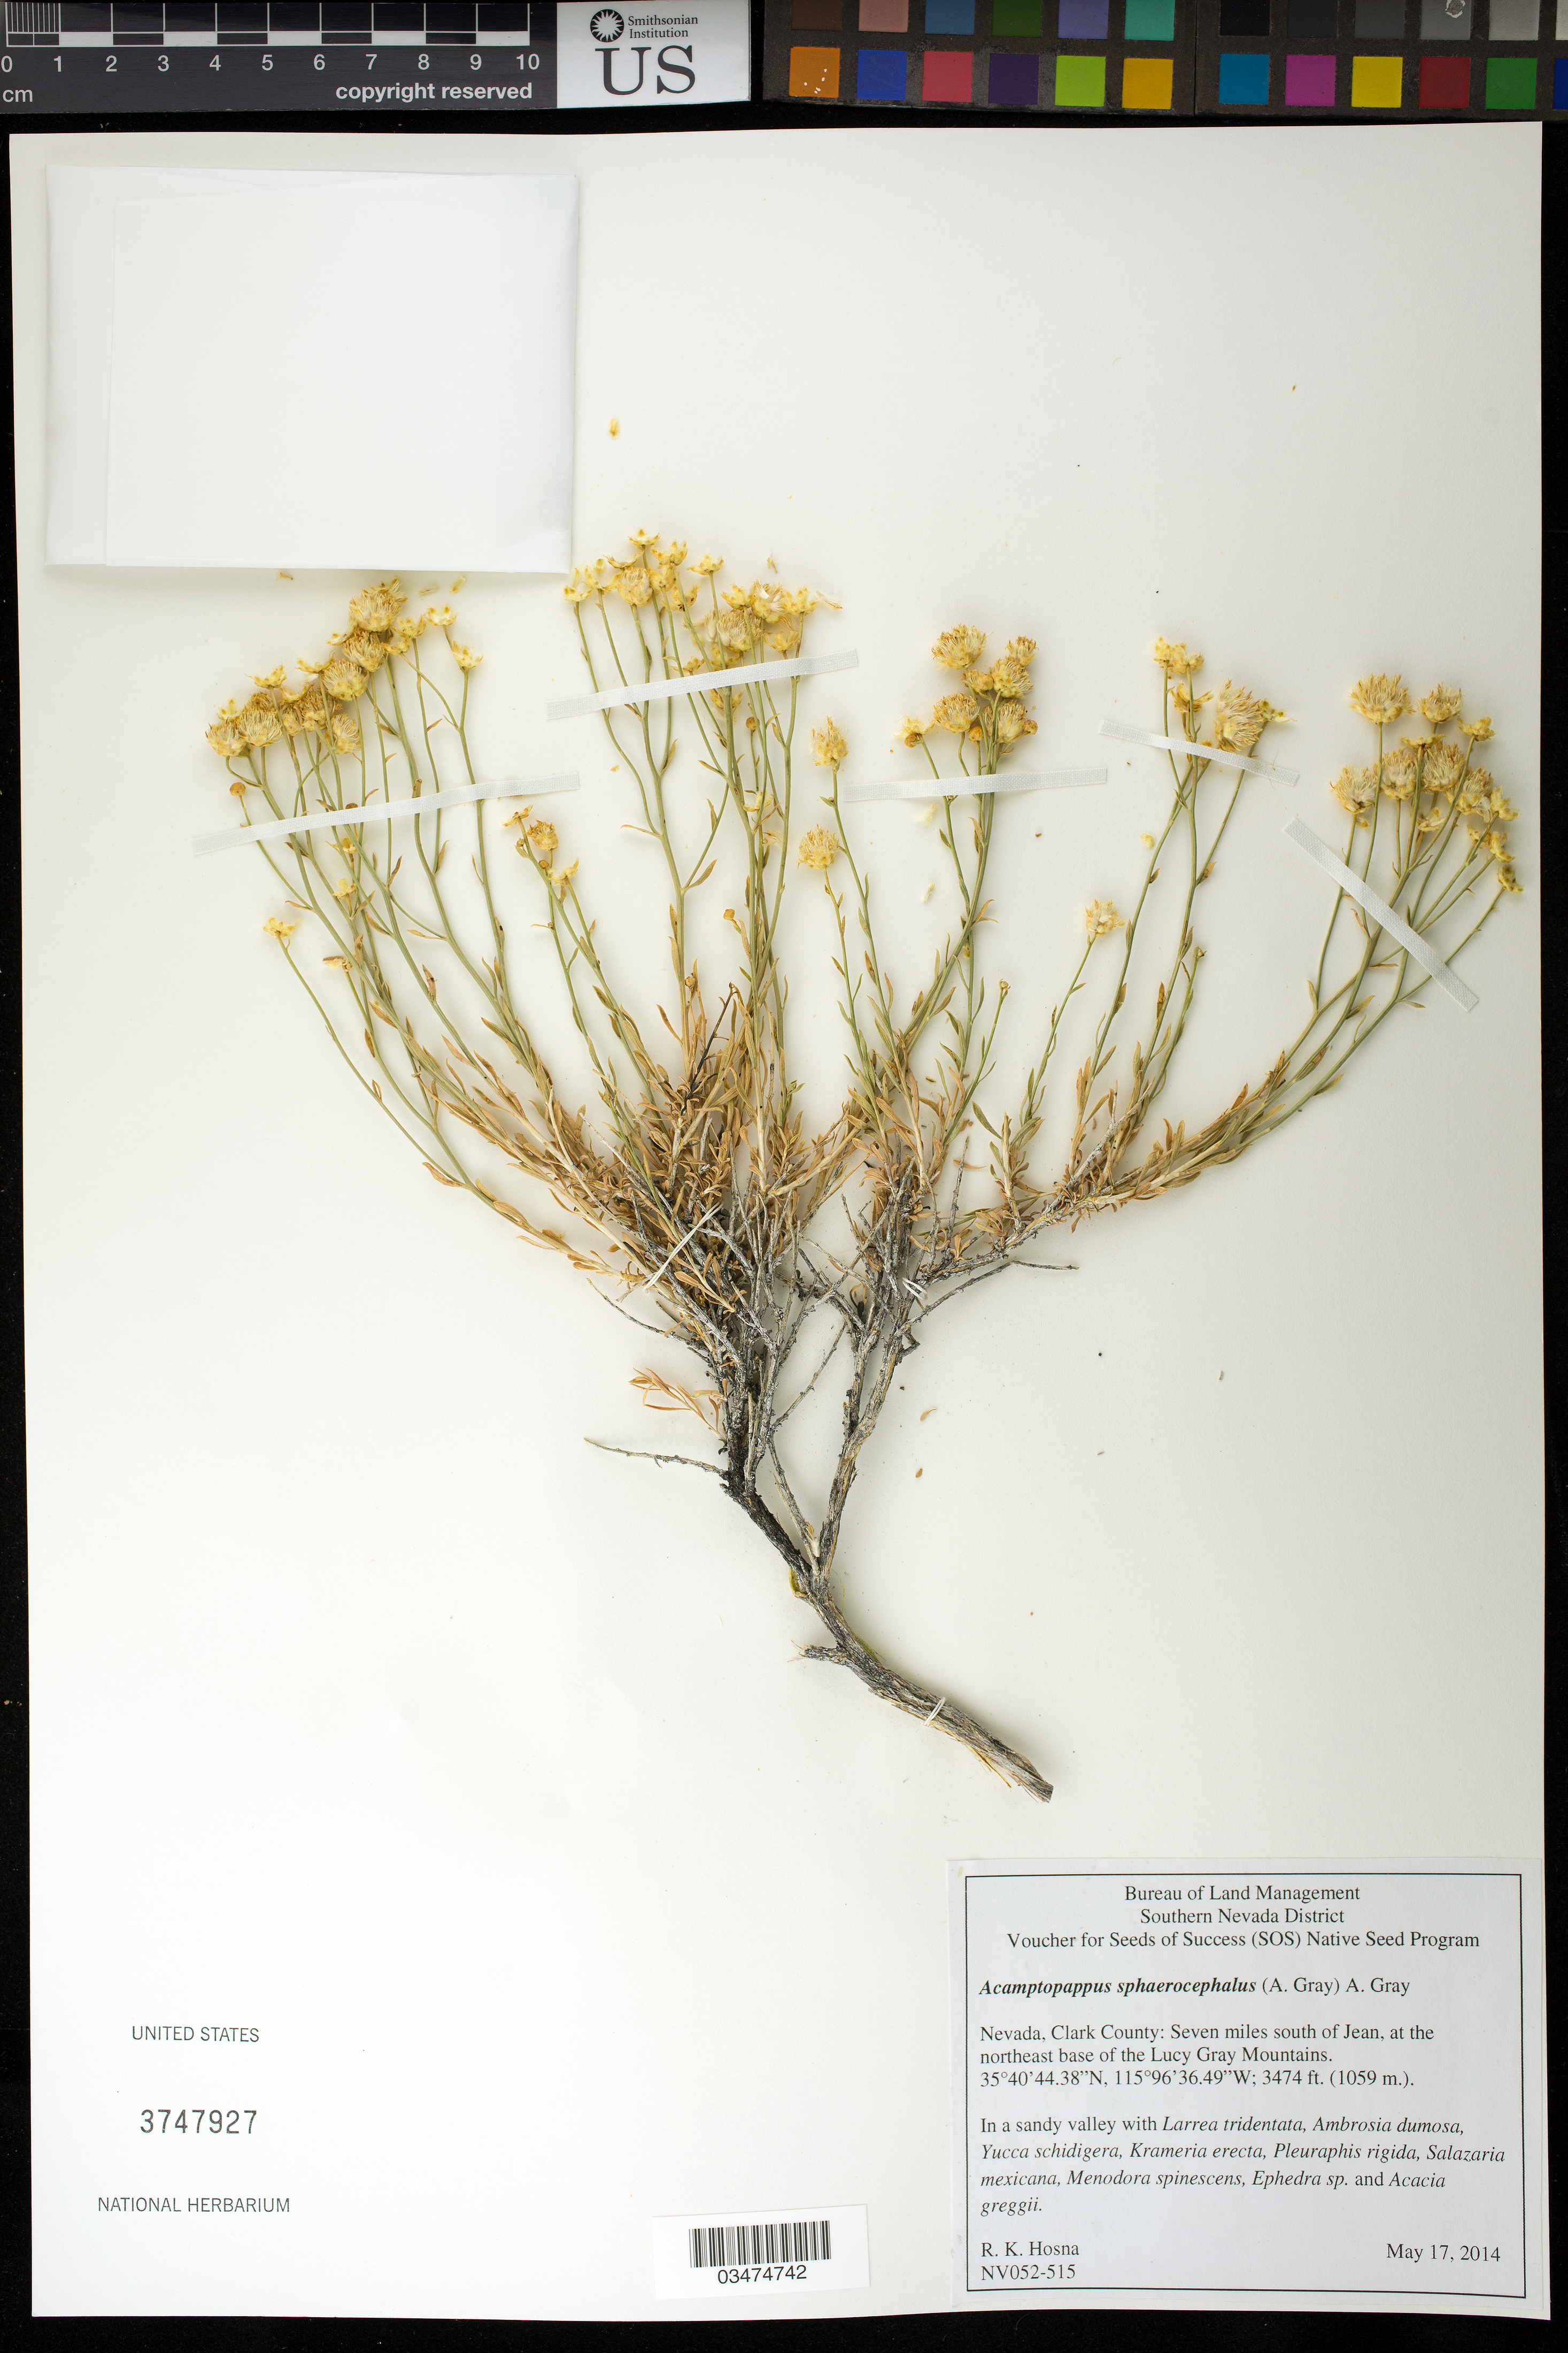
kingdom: Plantae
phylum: Tracheophyta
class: Magnoliopsida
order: Asterales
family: Asteraceae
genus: Acamptopappus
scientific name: Acamptopappus sphaerocephalus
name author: A. Gray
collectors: R. Hosna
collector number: NV052-515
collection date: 2014-05-17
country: United States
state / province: Nevada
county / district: Clark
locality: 7 mi. S of Jean, NE base of the Lucy Gray Mts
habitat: Sandy valley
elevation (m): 1059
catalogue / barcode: US 3747927